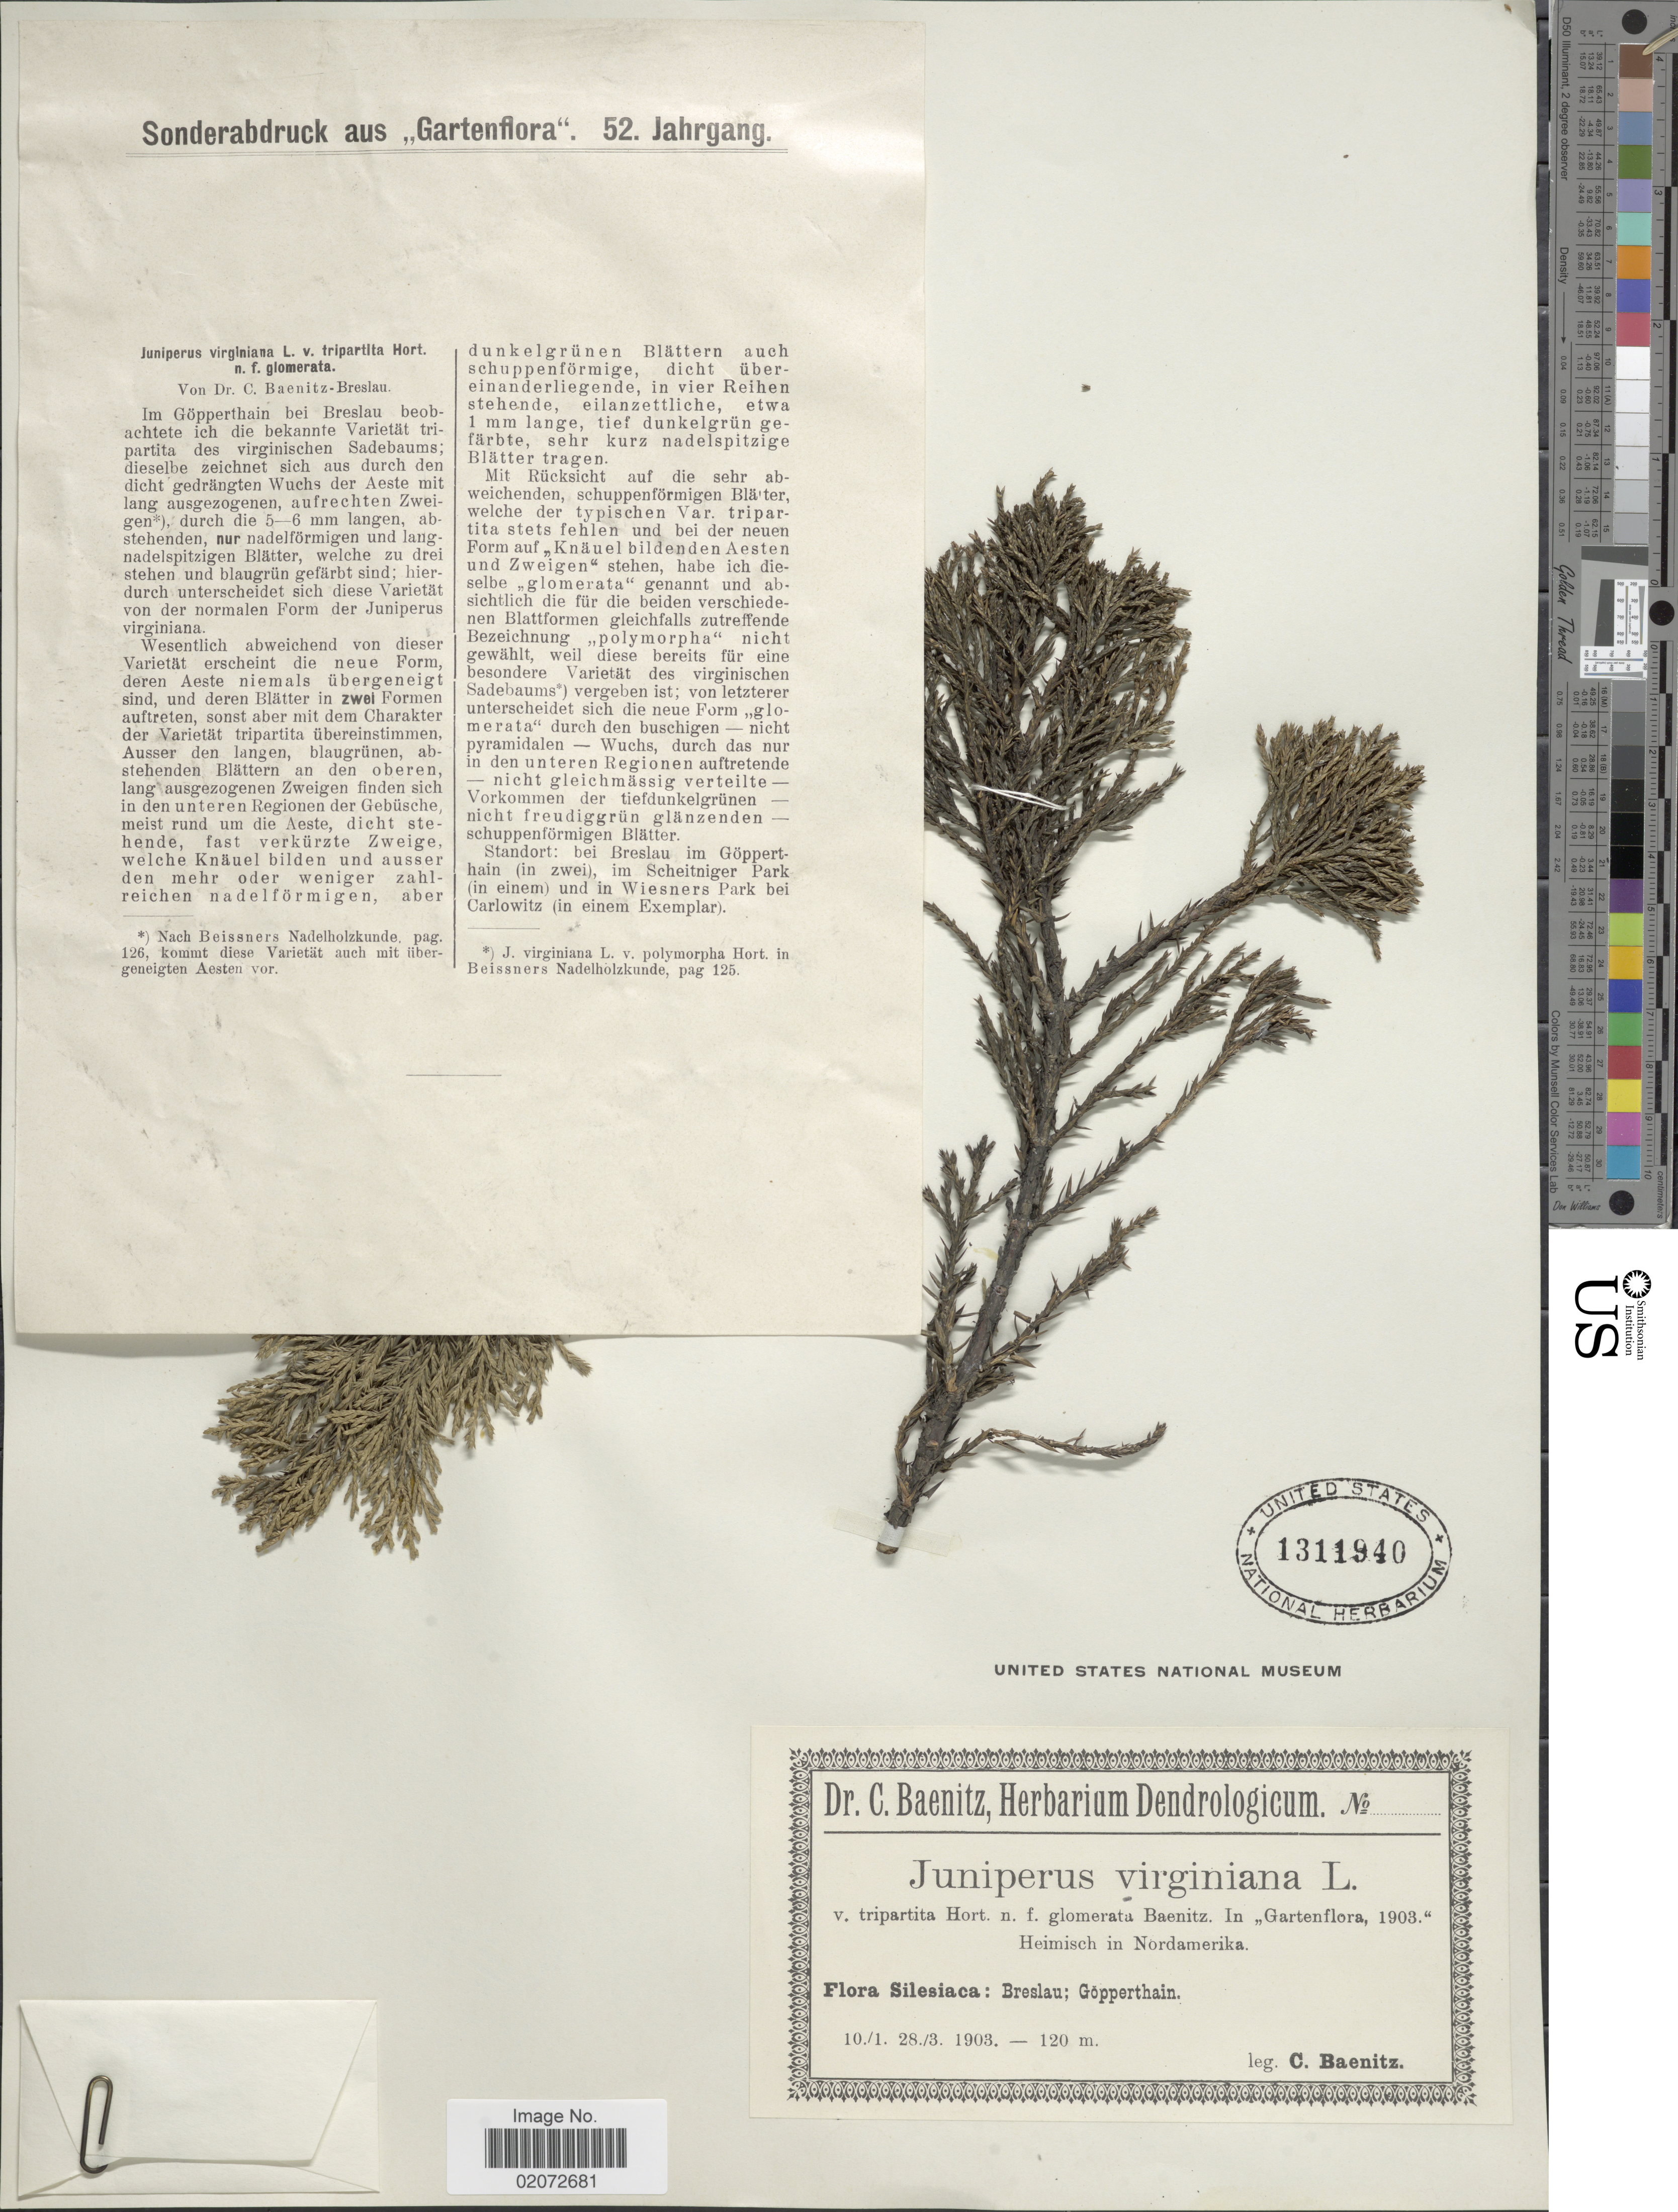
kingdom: Plantae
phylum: Tracheophyta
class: Pinopsida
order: Pinales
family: Cupressaceae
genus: Juniperus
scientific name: Juniperus virginiana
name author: L.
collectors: C. G. Baenitz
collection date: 1903-01-10/1903-03-28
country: Poland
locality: Silesiaca: Breslau; Gopperthain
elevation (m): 120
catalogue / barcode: US 1311940